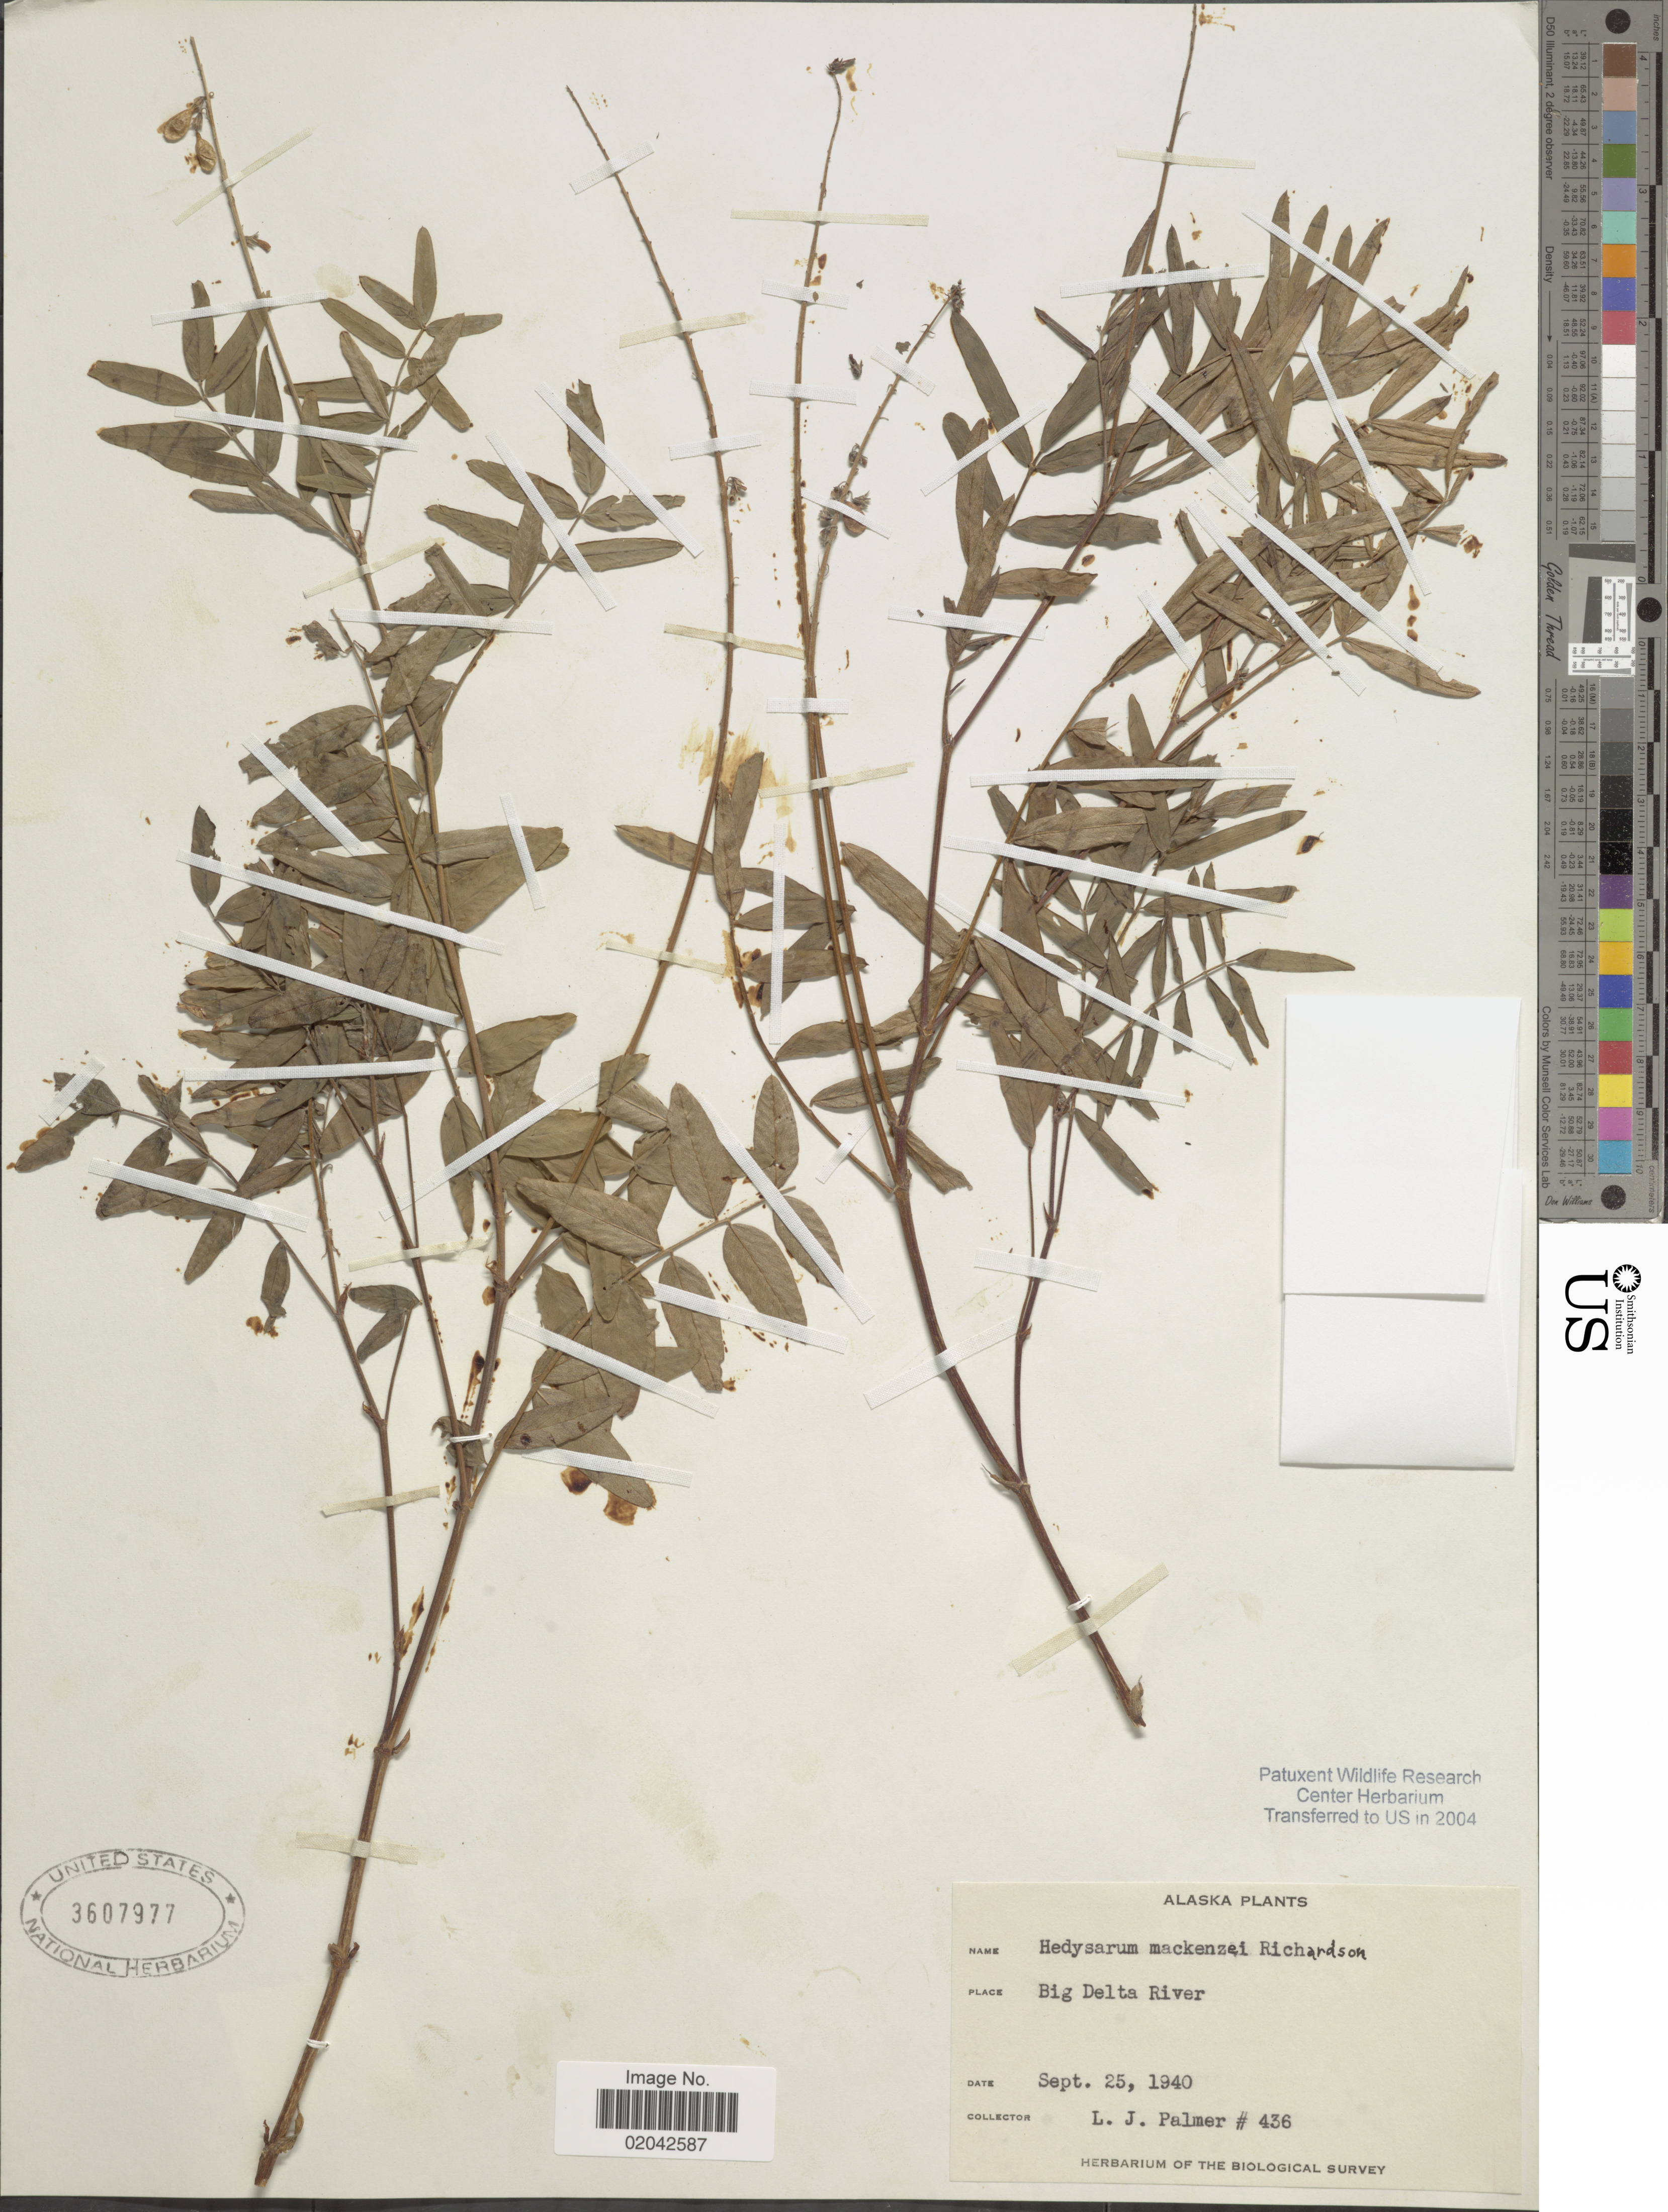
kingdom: Plantae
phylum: Tracheophyta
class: Magnoliopsida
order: Fabales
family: Fabaceae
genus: Hedysarum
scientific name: Hedysarum mackenziei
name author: Richardson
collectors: L. J. Palmer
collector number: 436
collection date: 1940-09-25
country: United States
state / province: Alaska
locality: Big Delta River.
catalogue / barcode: US 3607977